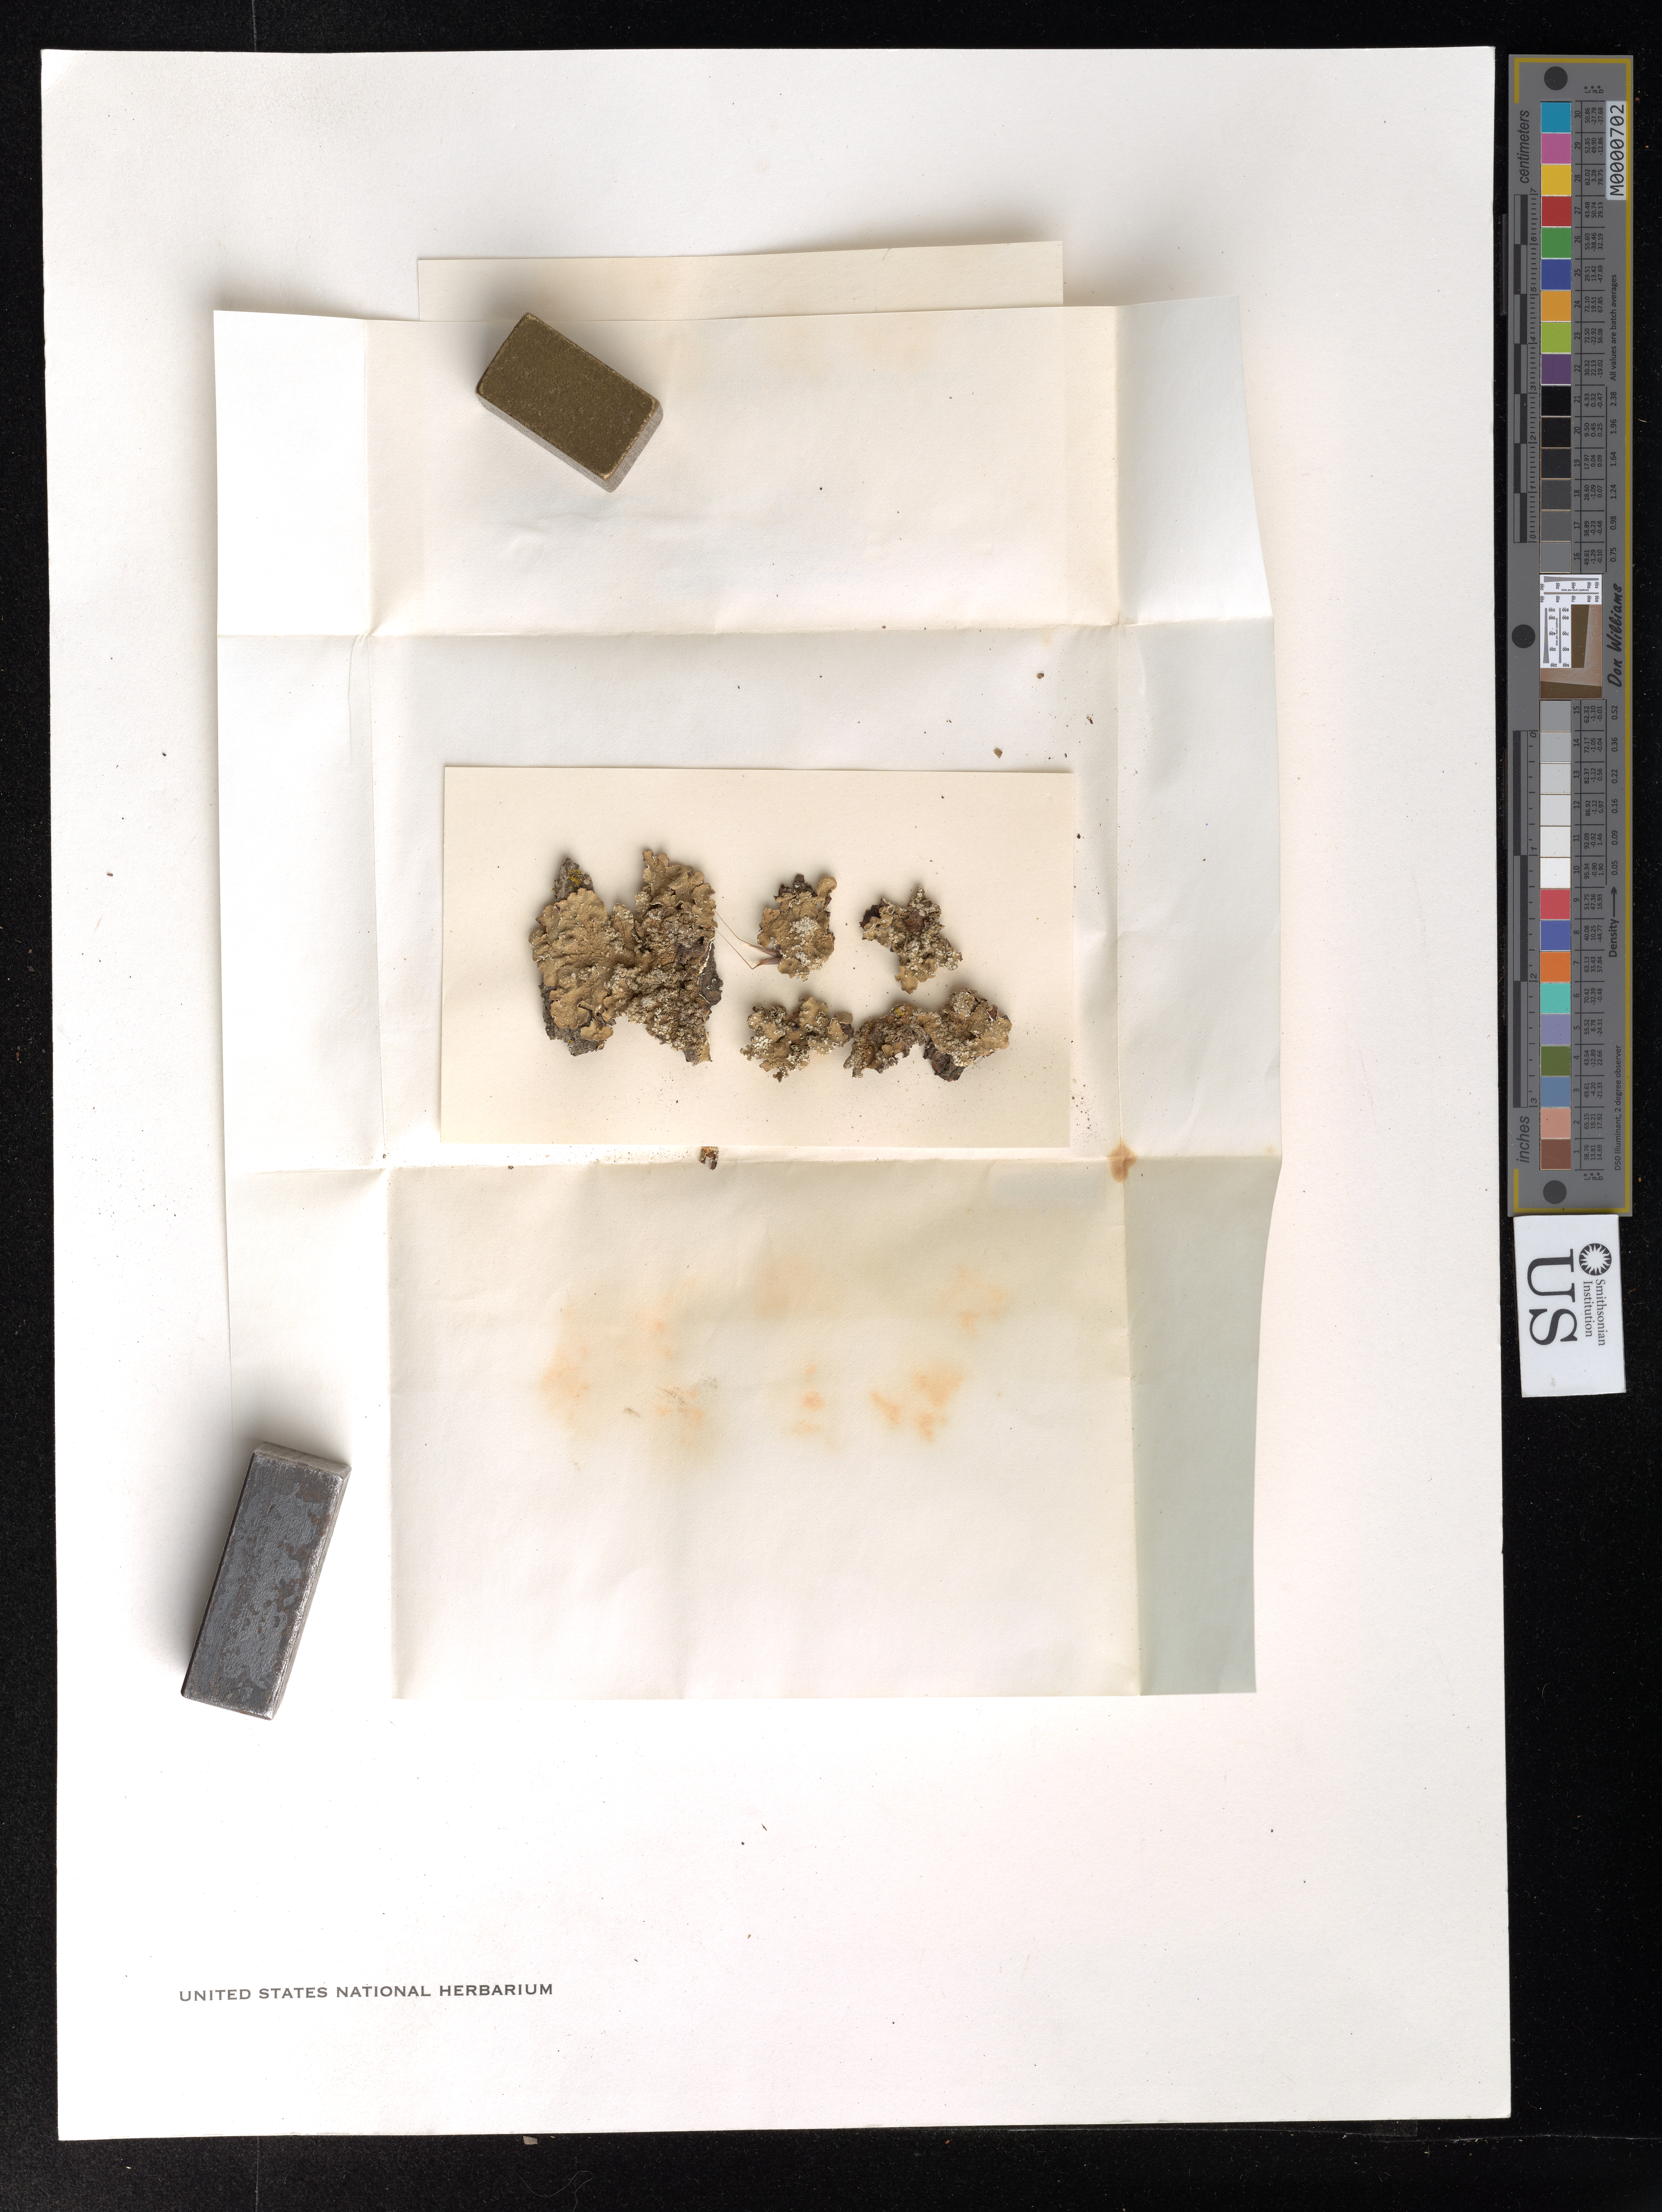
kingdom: Fungi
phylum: Ascomycota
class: Lecanoromycetes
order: Lecanorales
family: Parmeliaceae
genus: Flavopunctelia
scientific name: Flavopunctelia flaventior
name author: (Stirt.) Hale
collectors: M. Hale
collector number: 57939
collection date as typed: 30 Jul 1980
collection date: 1980-07-30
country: United States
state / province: California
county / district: Monterey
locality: On hwy 198, 1 mi se jct 25, w of priest valley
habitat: White oak pasture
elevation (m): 427